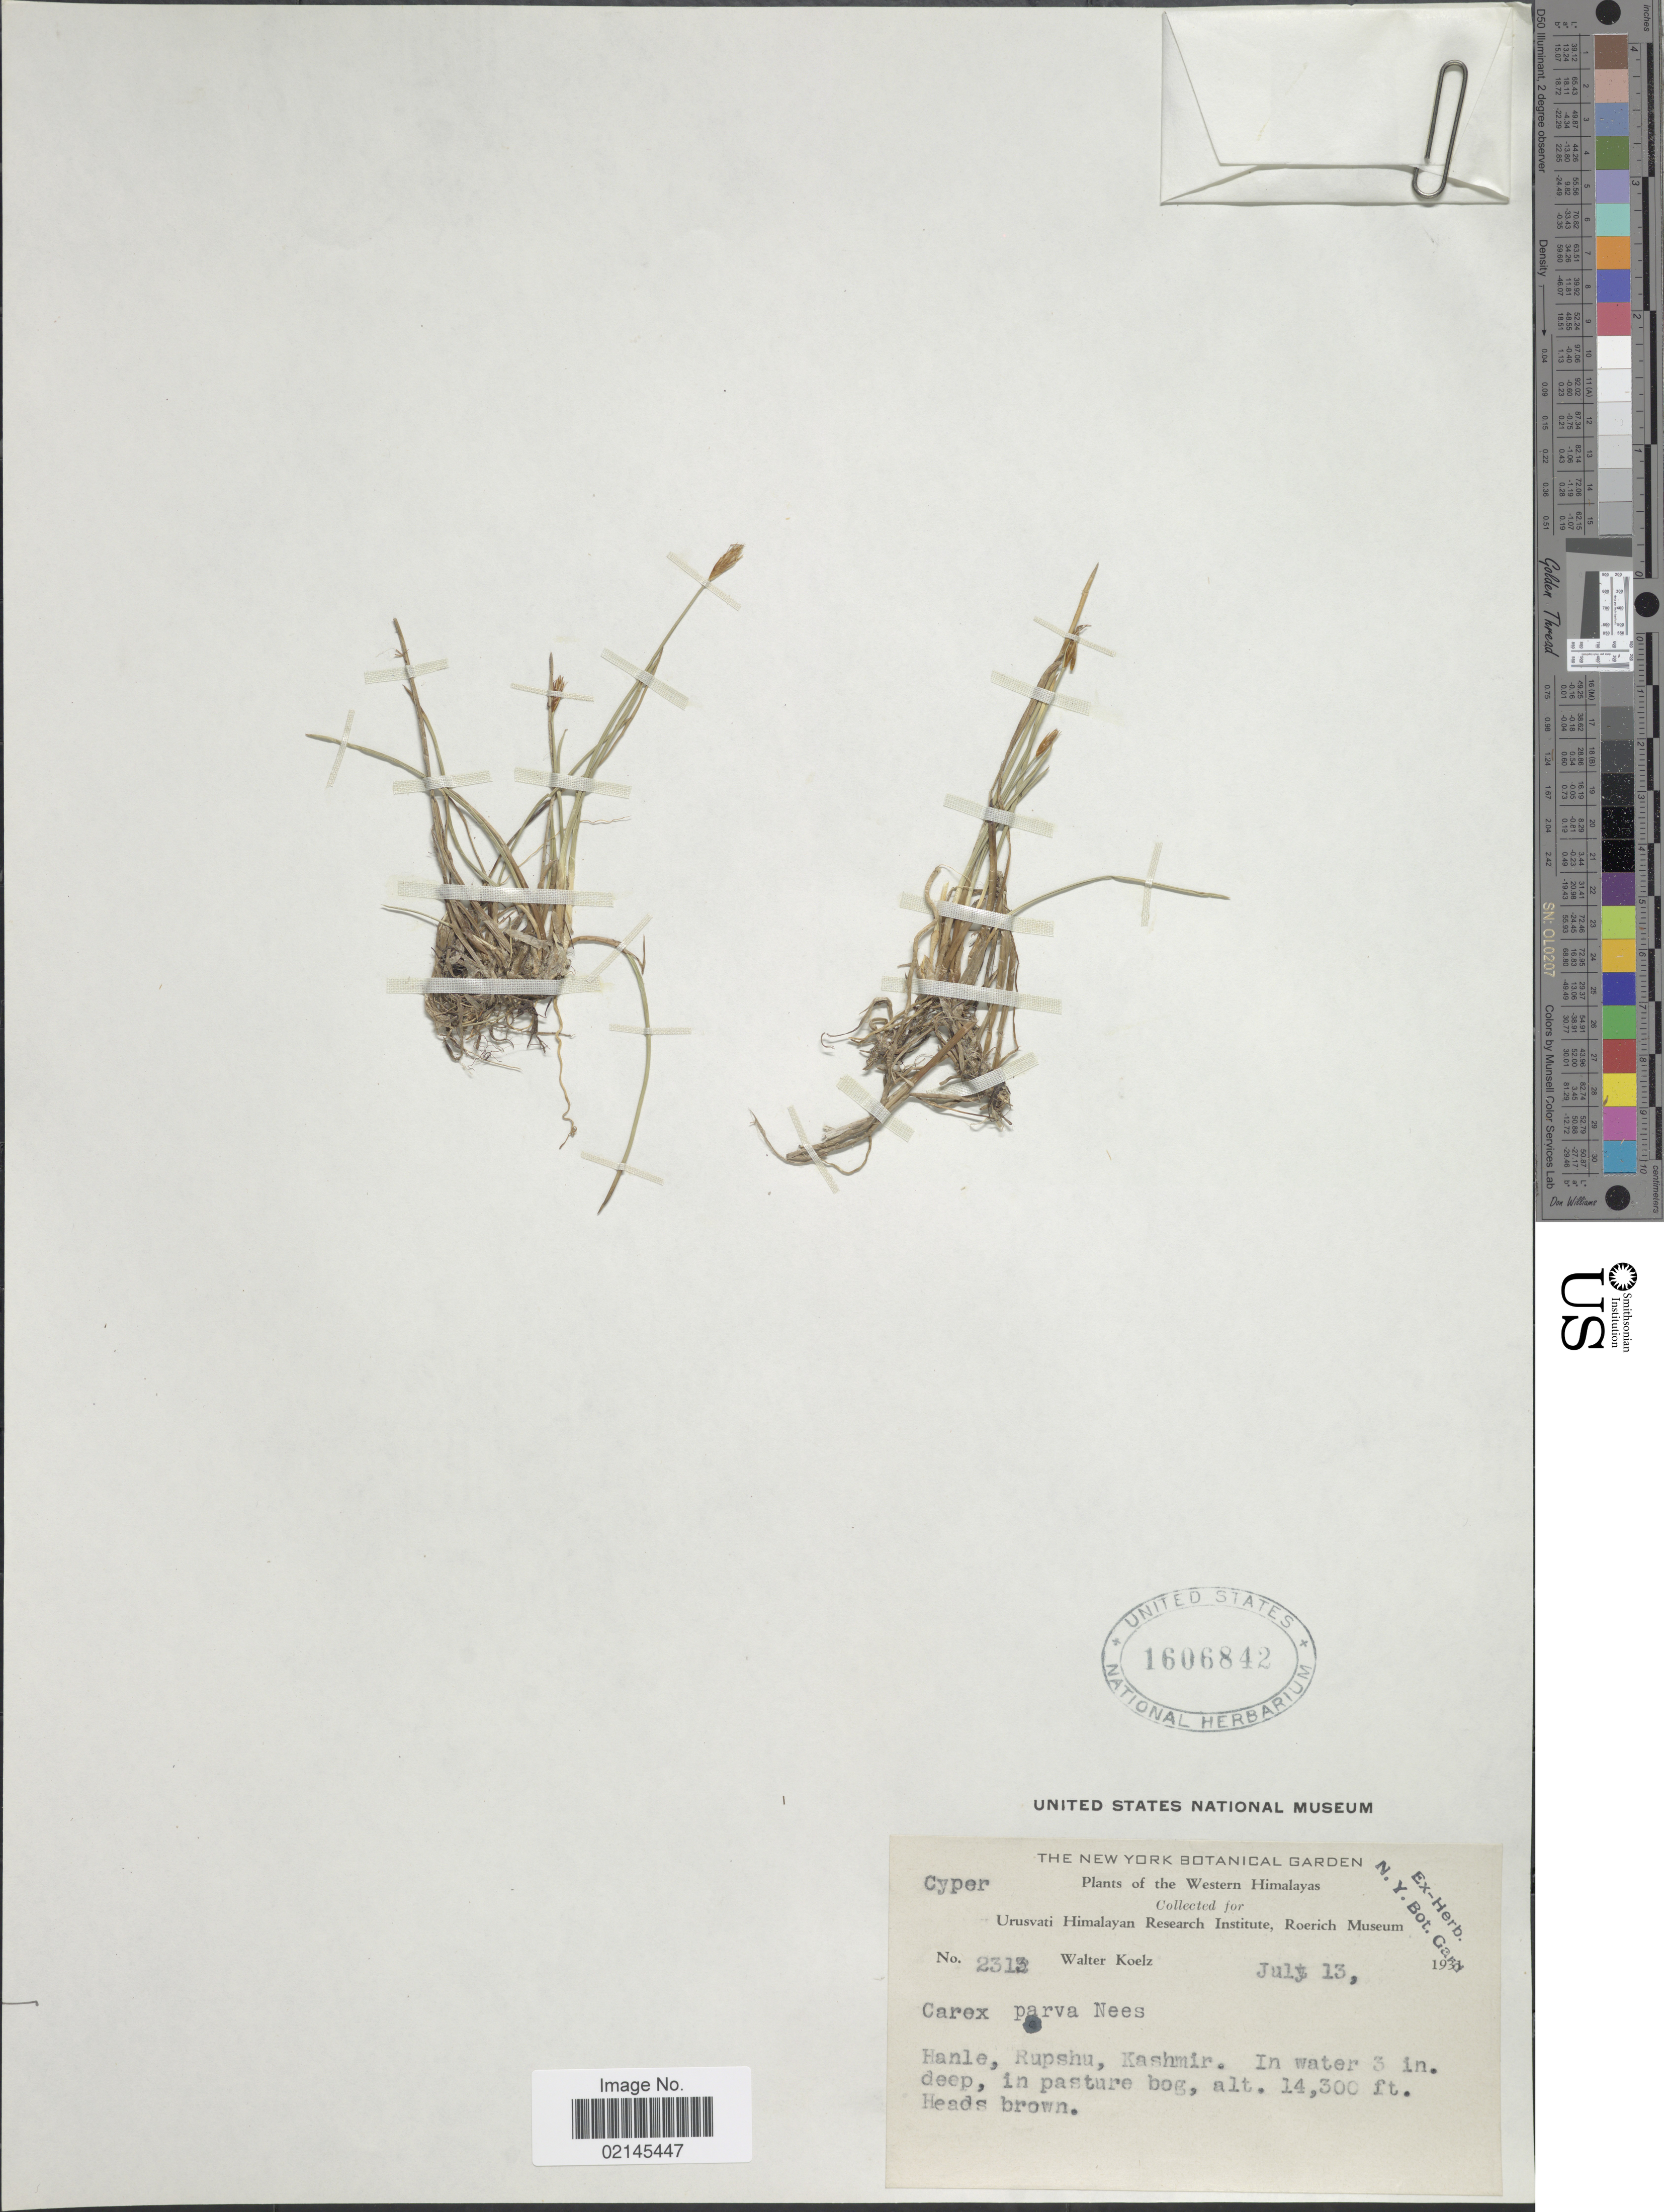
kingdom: Plantae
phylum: Tracheophyta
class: Liliopsida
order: Poales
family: Cyperaceae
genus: Carex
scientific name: Carex parva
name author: Nees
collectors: W. N. Koelz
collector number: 2313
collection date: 1931-07-13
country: India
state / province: Jammu and Kashmir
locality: Western Himalayas, Hanle, Rupshu, Kashmir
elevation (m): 4359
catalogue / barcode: US 1606842